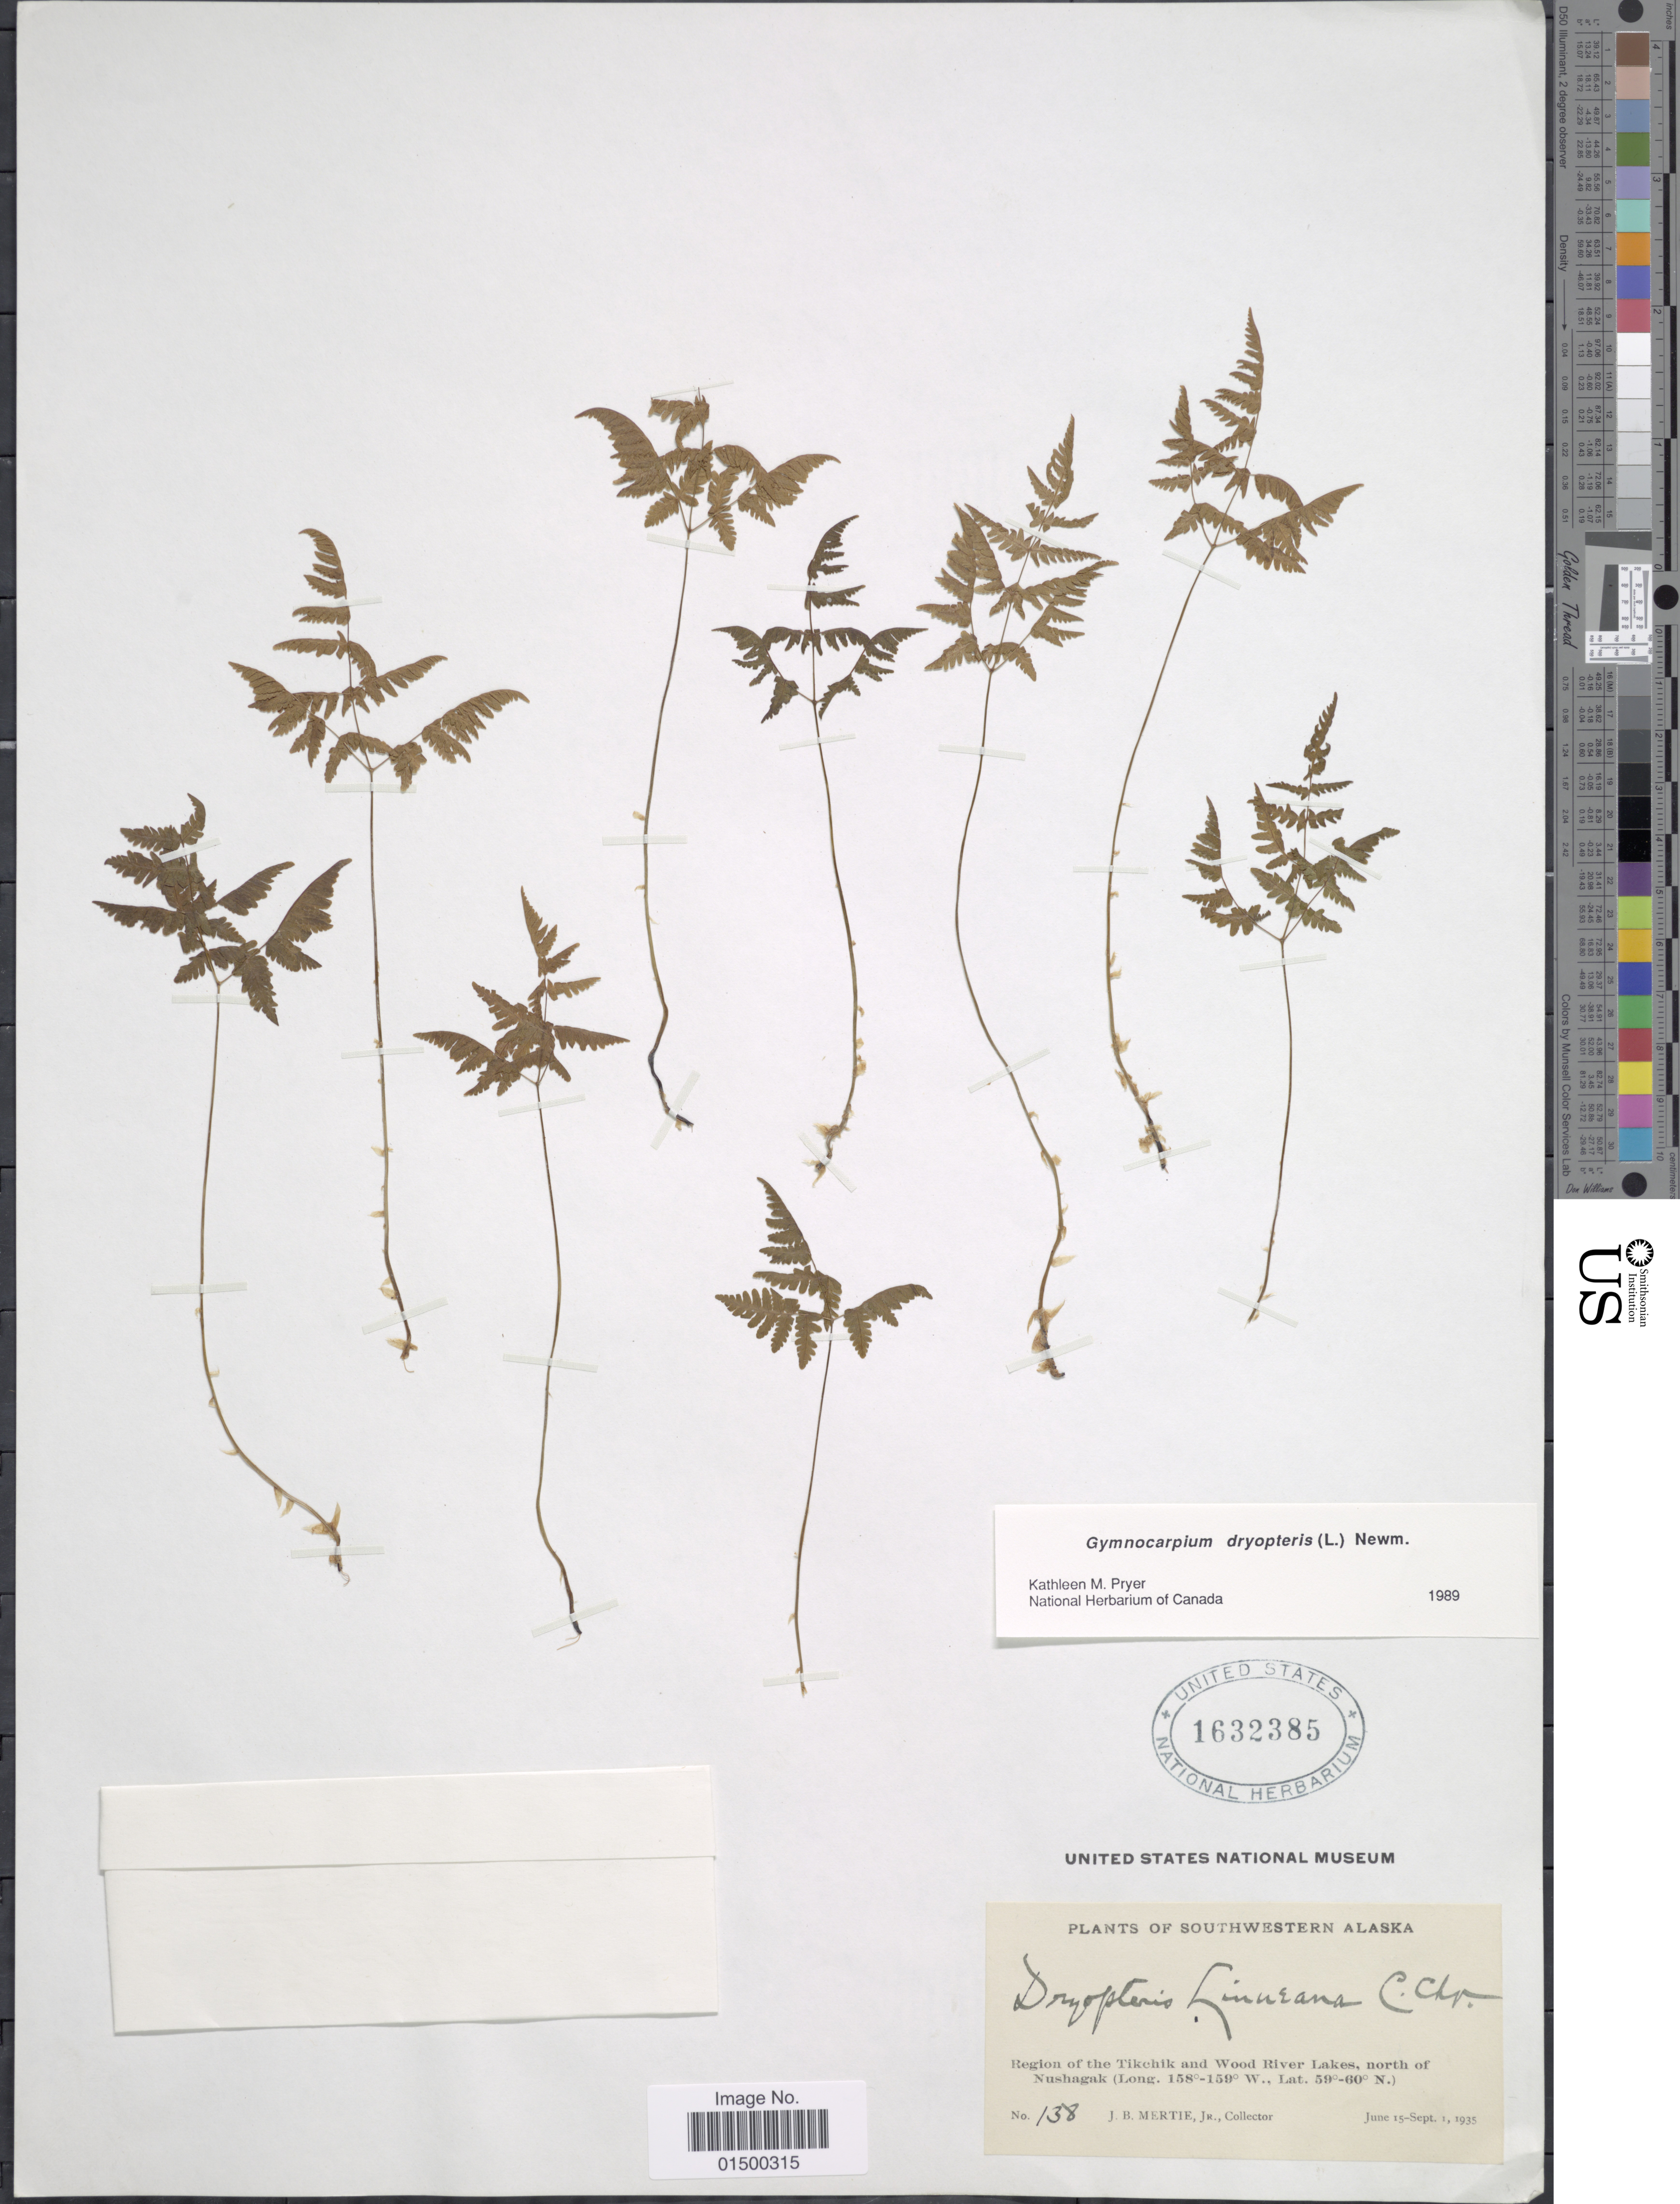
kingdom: Plantae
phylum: Tracheophyta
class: Polypodiopsida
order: Polypodiales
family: Cystopteridaceae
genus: Gymnocarpium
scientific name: Gymnocarpium dryopteris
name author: (L.) Newman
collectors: J. Mertie Jr.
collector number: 138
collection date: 1935-06-15/1935-09-03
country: United States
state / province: Alaska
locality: Southwestern Alaska. Region of the Tichchick and Wood River Lakes, North of Nushhagak.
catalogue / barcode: US 1632385